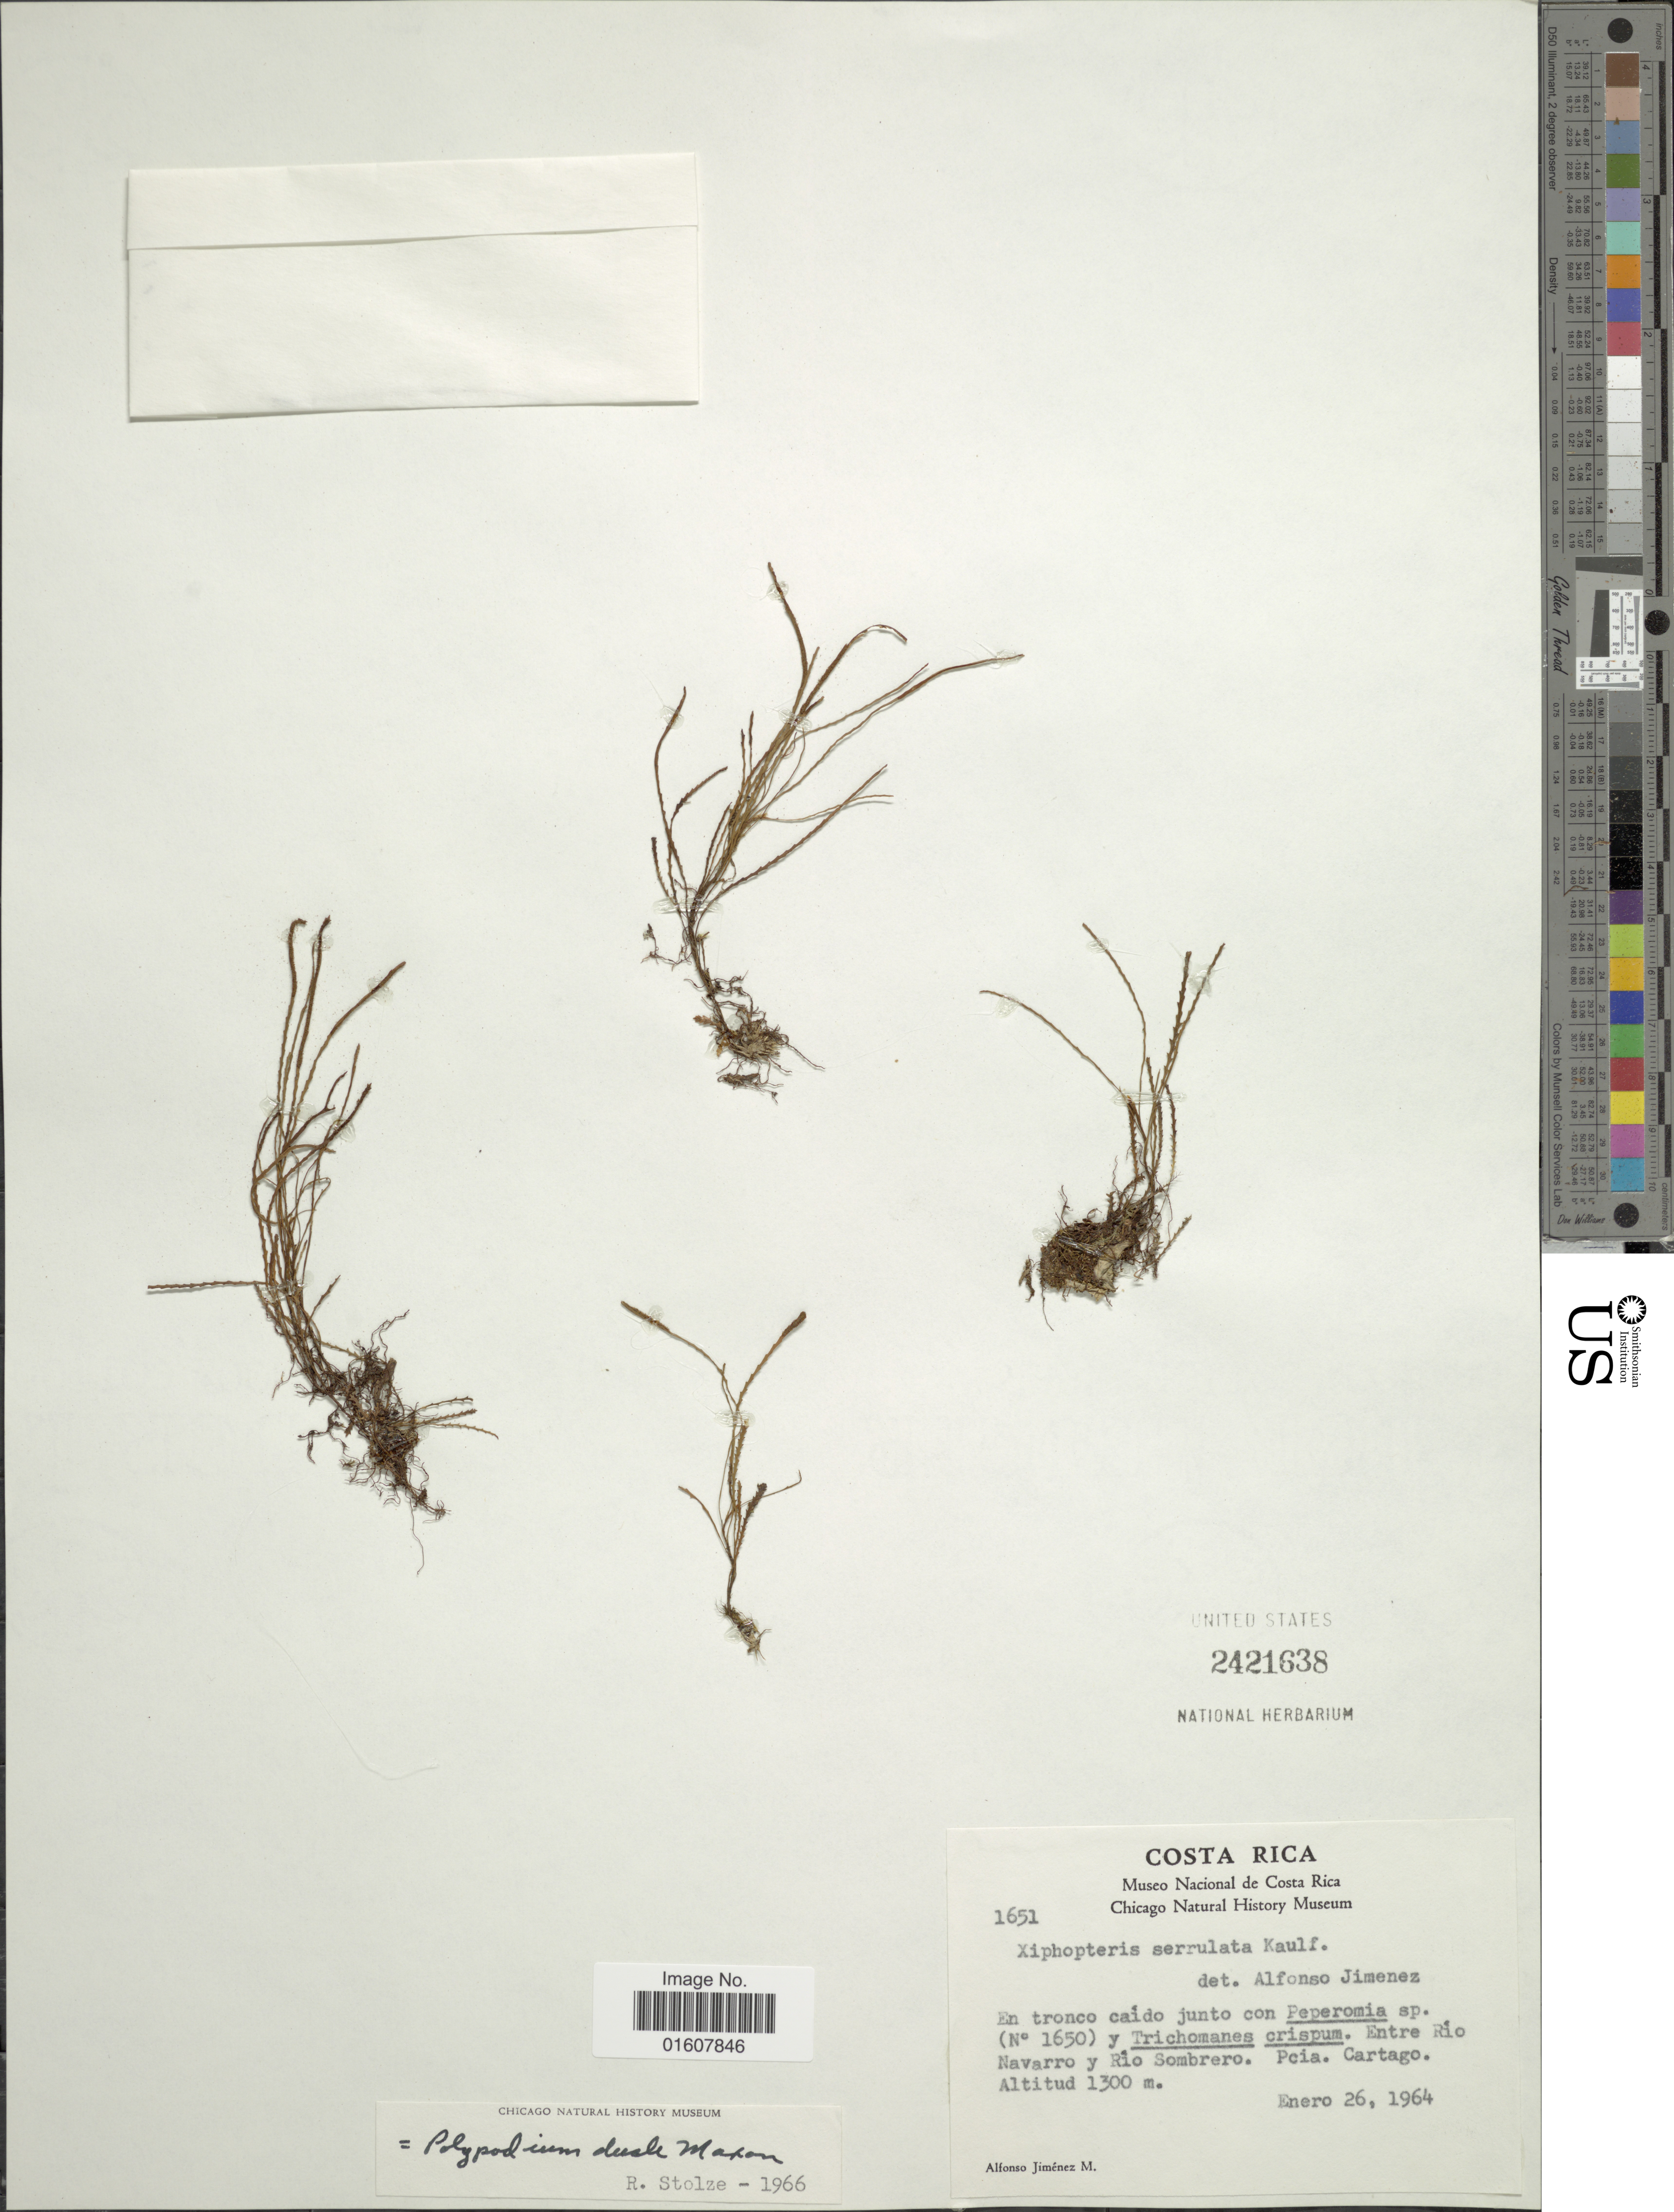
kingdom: Plantae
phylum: Tracheophyta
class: Polypodiopsida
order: Polypodiales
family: Polypodiaceae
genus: Cochlidium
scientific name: Cochlidium serrulatum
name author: (Sw.) L.E. Bishop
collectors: A. Jimenez M.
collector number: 1651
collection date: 1964-01-26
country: Costa Rica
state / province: Cartago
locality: Entre Río Navarro y Río Sombrero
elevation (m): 1300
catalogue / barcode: US 2421638